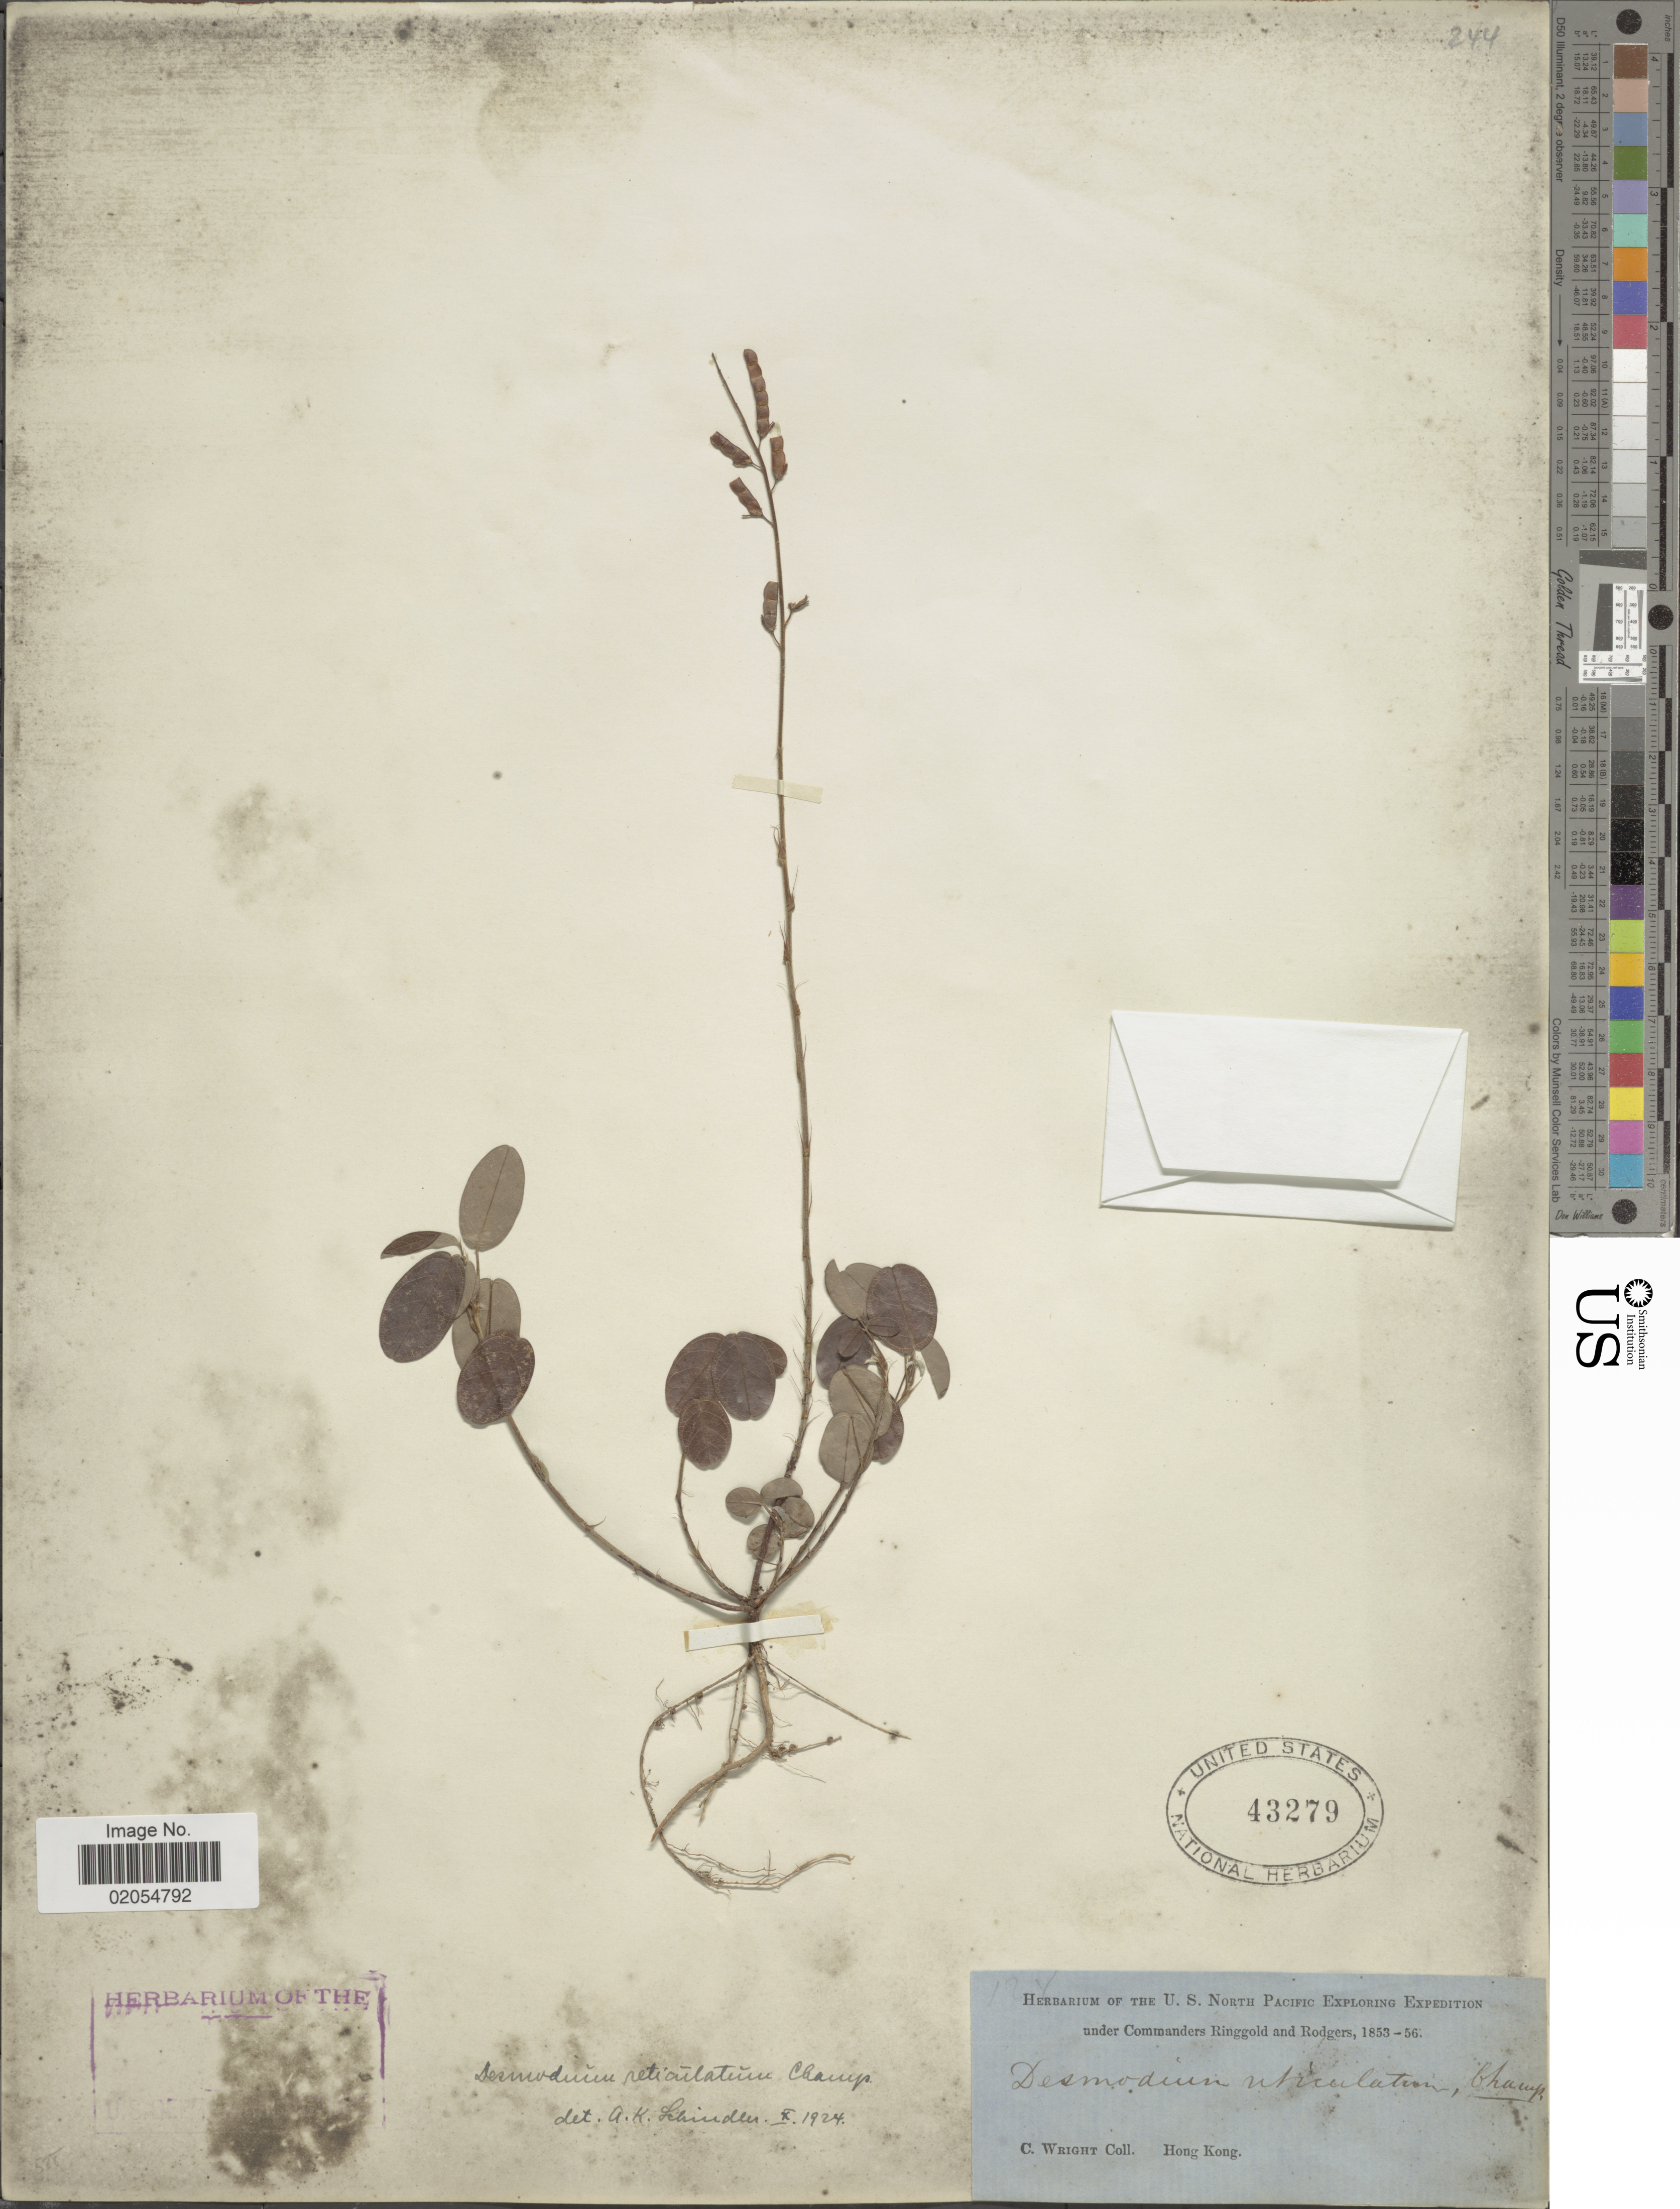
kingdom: Plantae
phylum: Tracheophyta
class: Magnoliopsida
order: Fabales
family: Fabaceae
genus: Grona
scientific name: Grona reticulata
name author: (Champ. ex Benth.) H. Ohashi & K. Ohashi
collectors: C. Wright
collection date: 1853/1856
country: China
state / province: Hong Kong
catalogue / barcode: US 43279